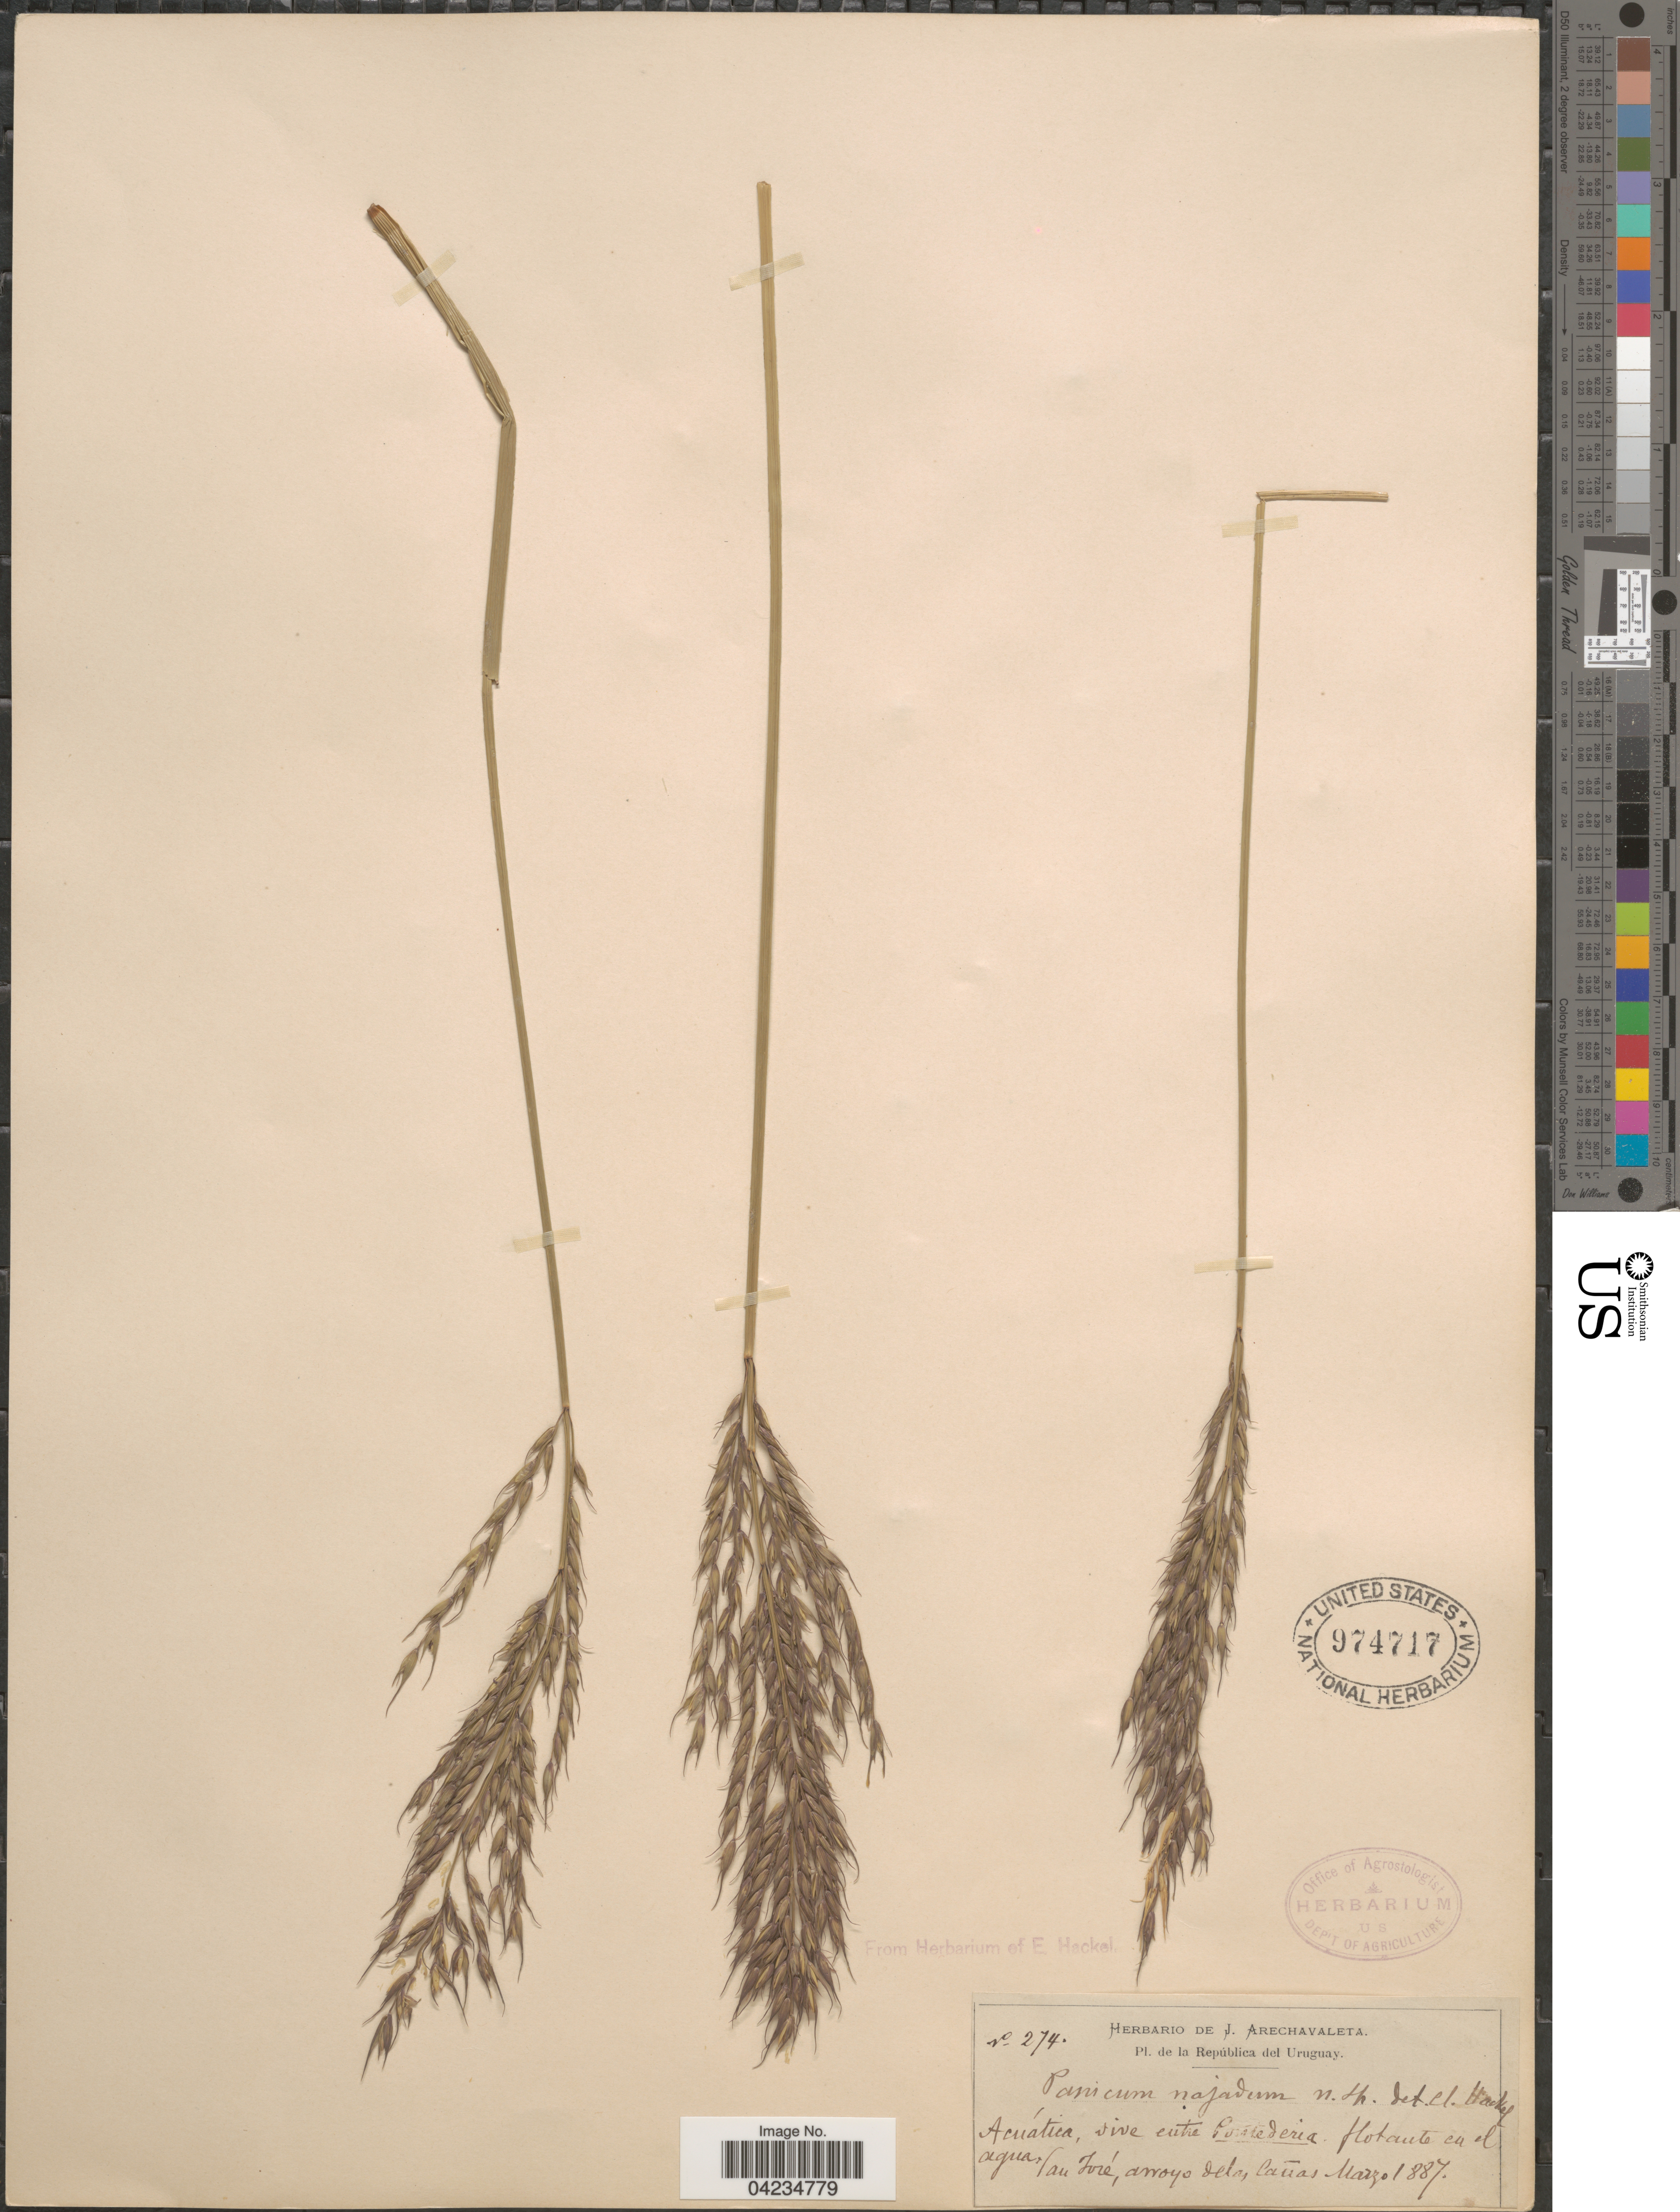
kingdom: Plantae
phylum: Tracheophyta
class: Liliopsida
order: Poales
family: Poaceae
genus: Oplismenopsis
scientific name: Oplismenopsis najada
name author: (Hack. & Arechav.) Parodi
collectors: ex herb. de J. Arechavaleta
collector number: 274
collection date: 1887-03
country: Uruguay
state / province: San Jose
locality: Acuática, vive entre Pontederia, flotando en el agua. San José, arroyo delas Cañas.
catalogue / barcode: US 974717